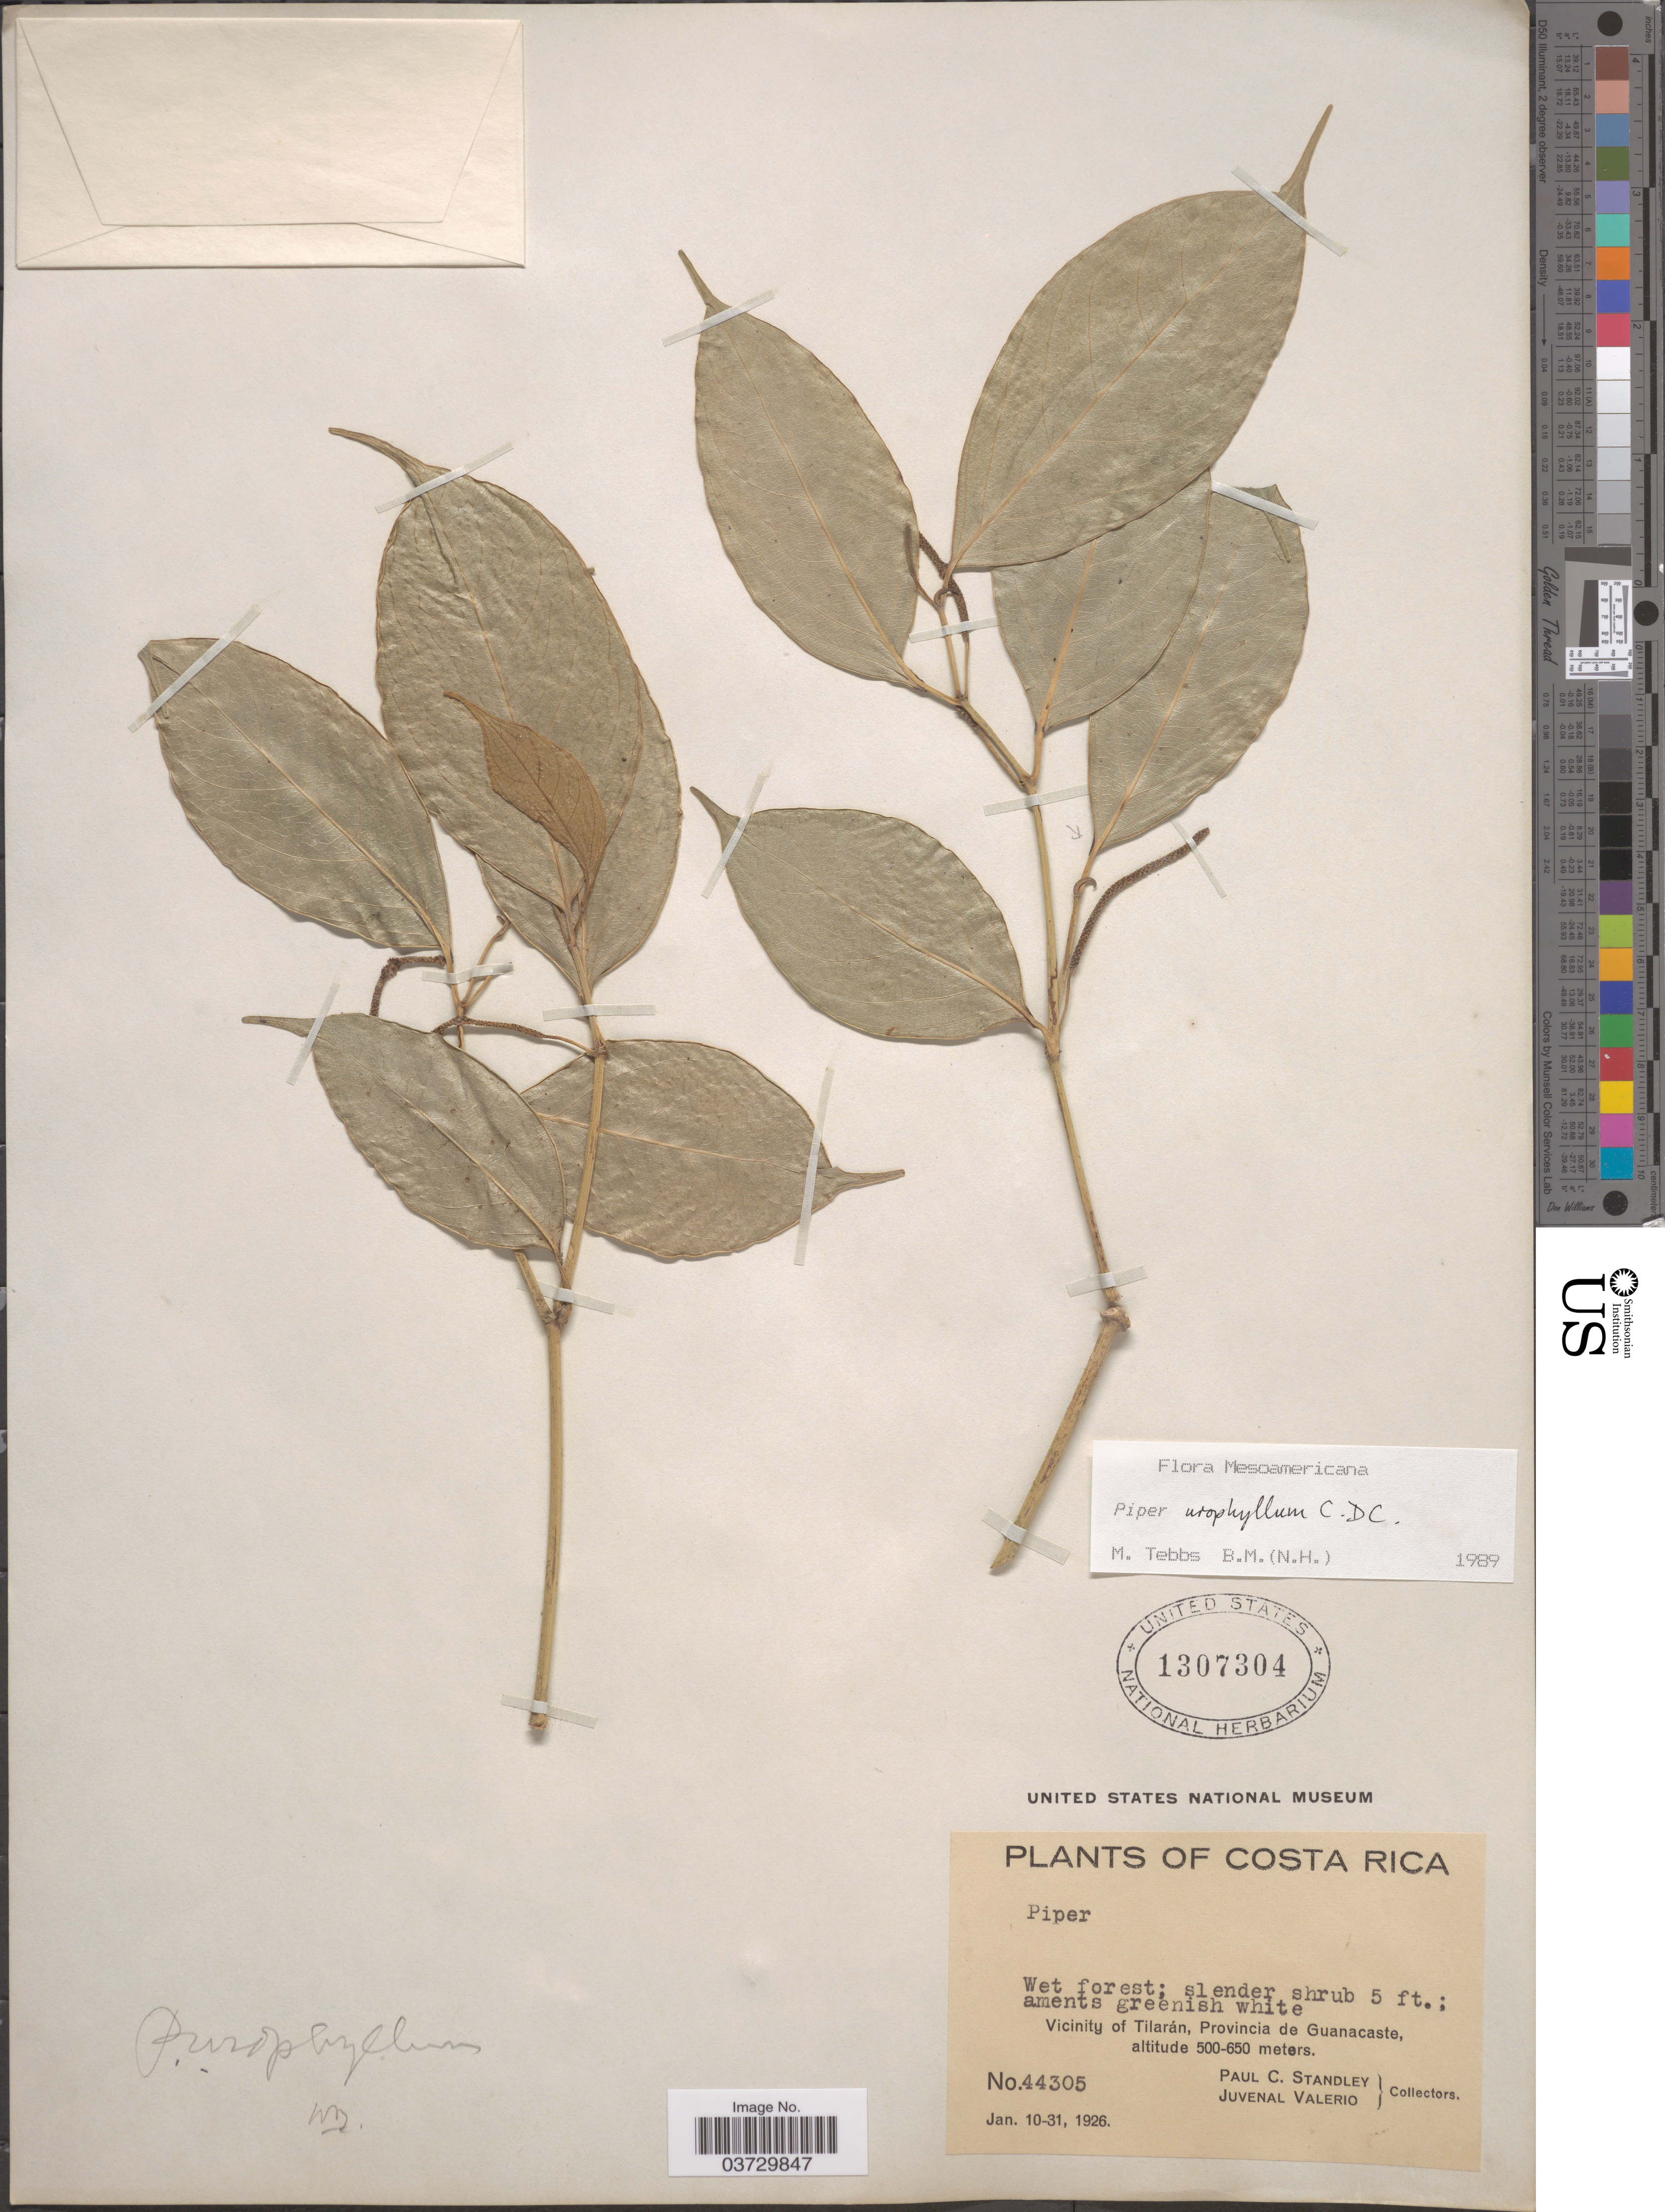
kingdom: Plantae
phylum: Tracheophyta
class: Magnoliopsida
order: Piperales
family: Piperaceae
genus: Piper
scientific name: Piper urophyllum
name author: DC.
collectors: P. C. Standley & J. Valerio R.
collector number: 44305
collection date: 1926-01-10/1926-01-31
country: Costa Rica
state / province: Guanacaste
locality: Vicinity of Tilarán.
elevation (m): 500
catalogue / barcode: US 1307304